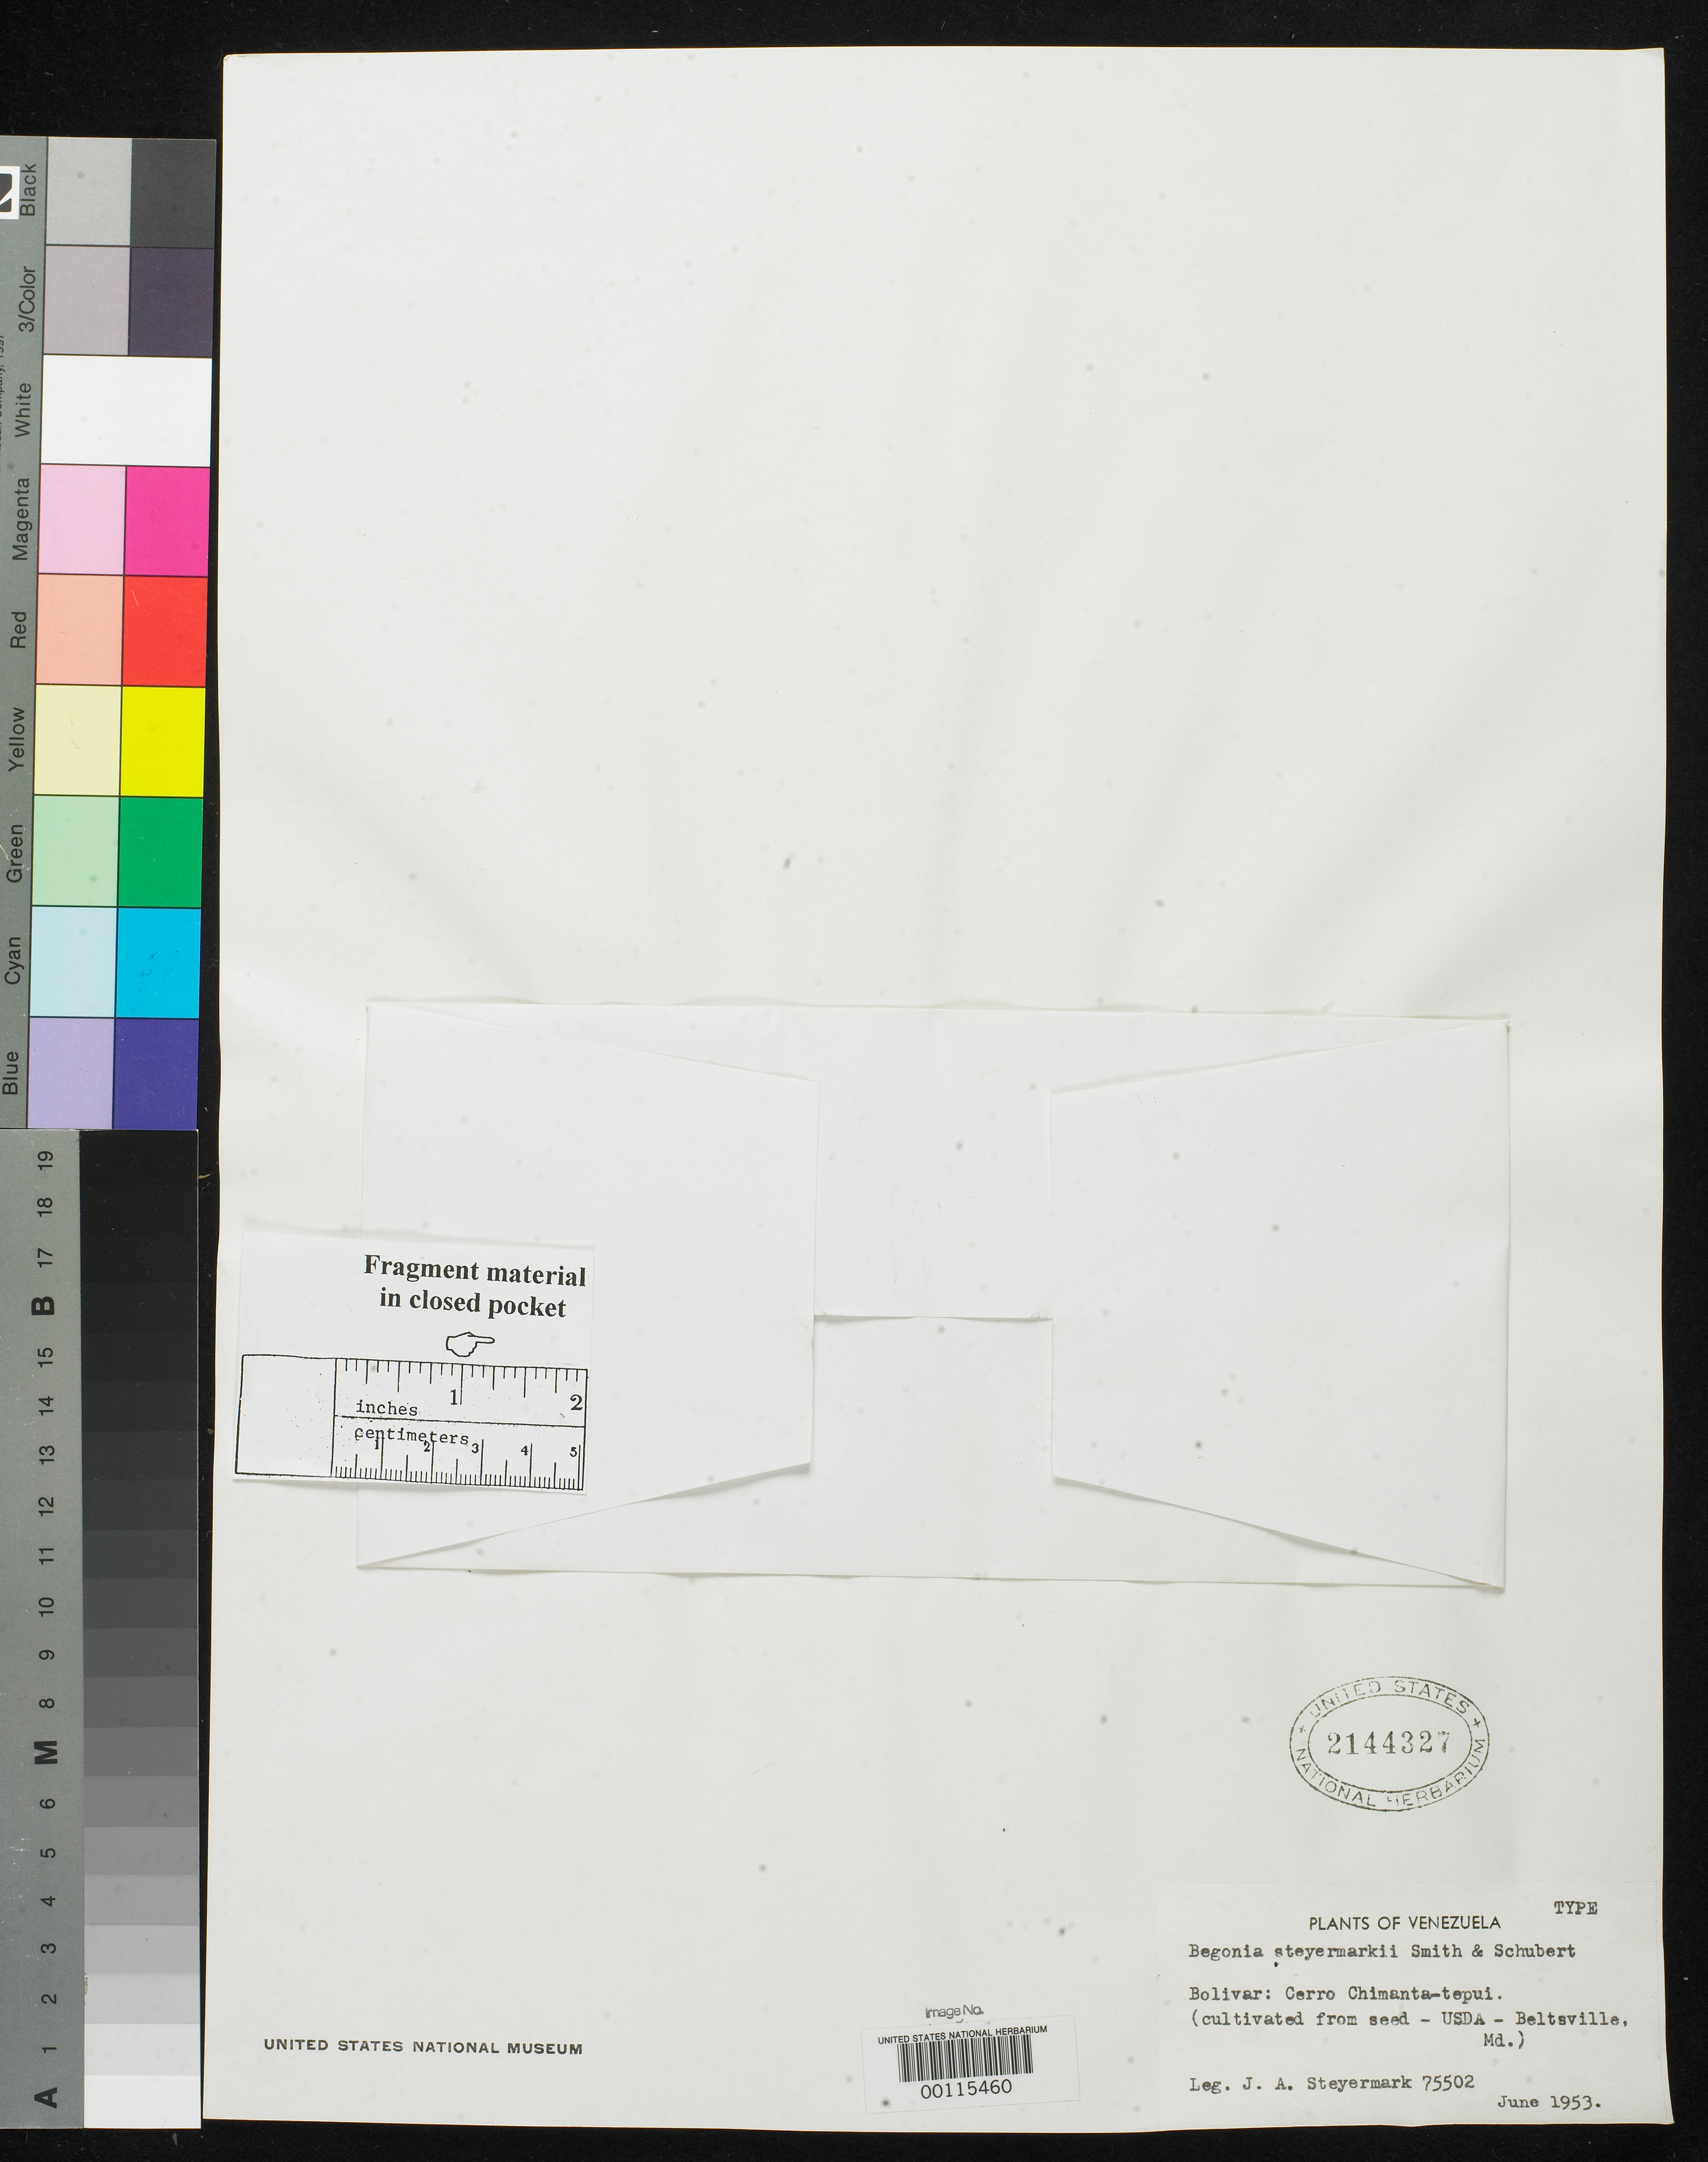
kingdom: Plantae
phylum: Tracheophyta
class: Magnoliopsida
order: Cucurbitales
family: Begoniaceae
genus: Begonia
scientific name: Begonia steyermarkii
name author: L.B. Sm. & B.G. Schub.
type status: Holotype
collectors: J. Steyermark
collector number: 75502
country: Venezuela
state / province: Bolivar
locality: Chimanta Massif, base SE facing bluffs of Chimanta-tepui.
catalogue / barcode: US 2144327